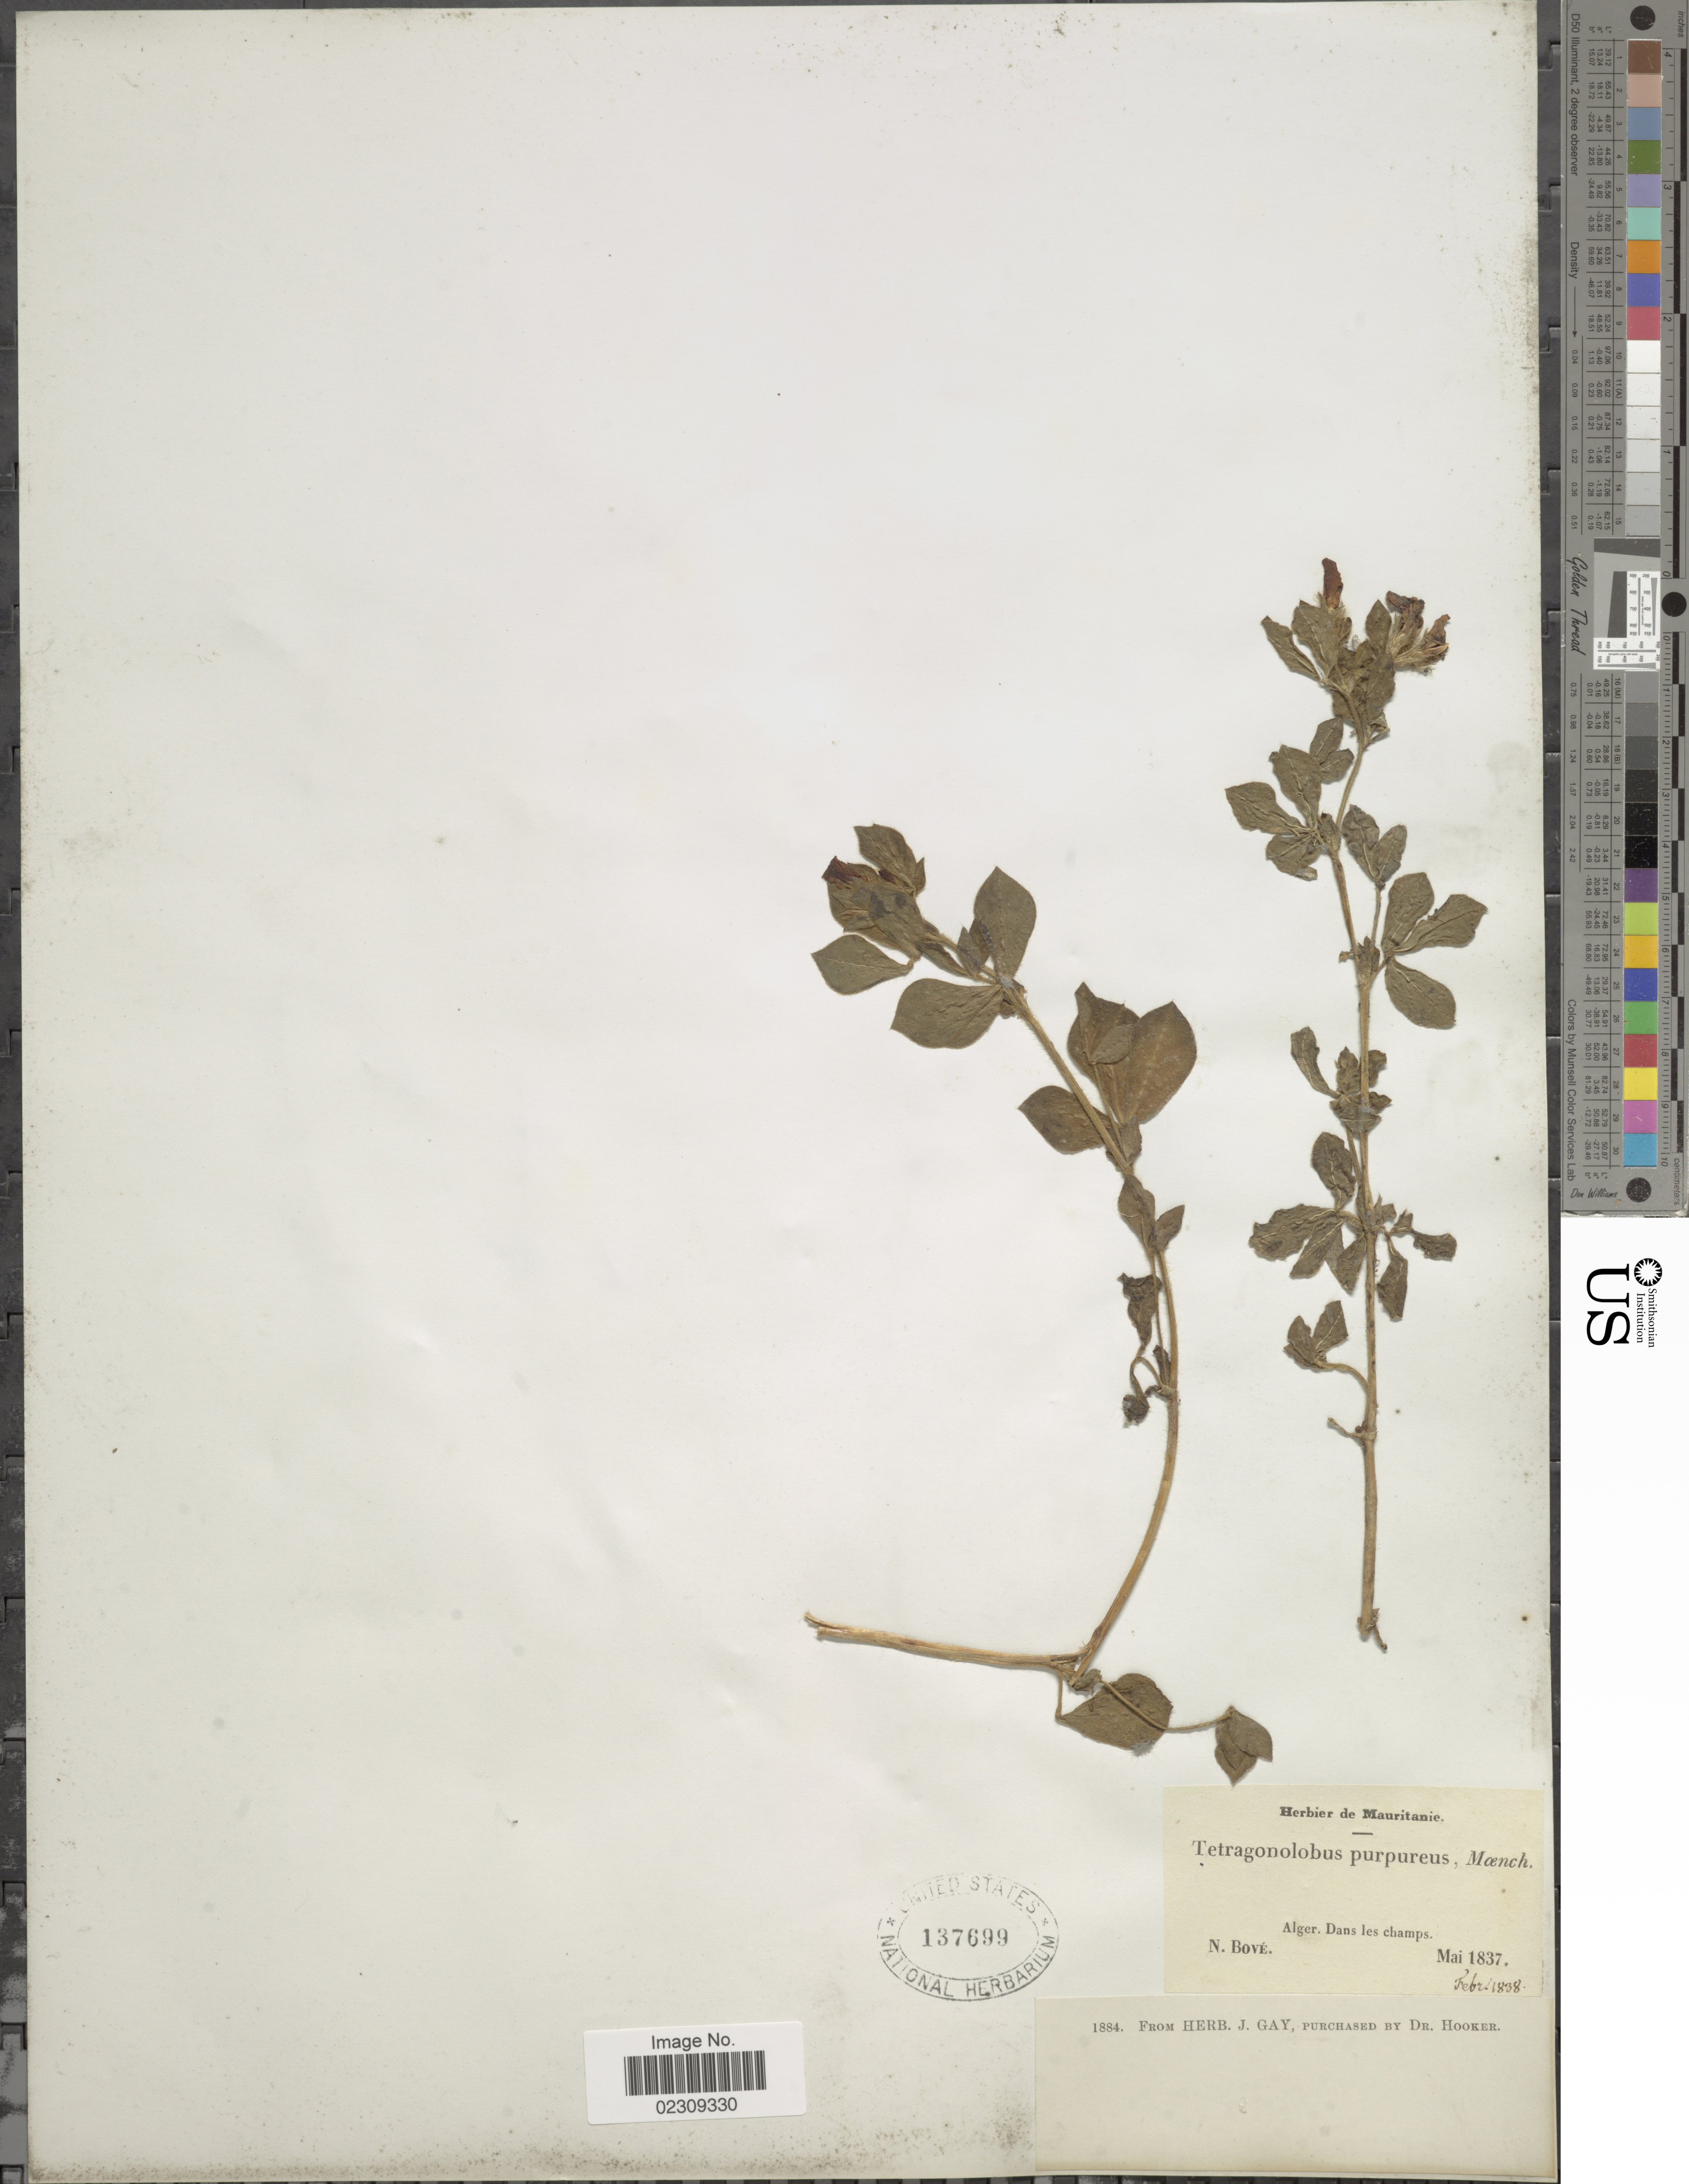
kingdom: Plantae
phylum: Tracheophyta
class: Magnoliopsida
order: Fabales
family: Fabaceae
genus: Tetragonolobus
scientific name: Tetragonolobus purpureus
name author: Moench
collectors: N. Bové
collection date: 1837-05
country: Algeria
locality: Alger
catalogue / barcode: US 137699